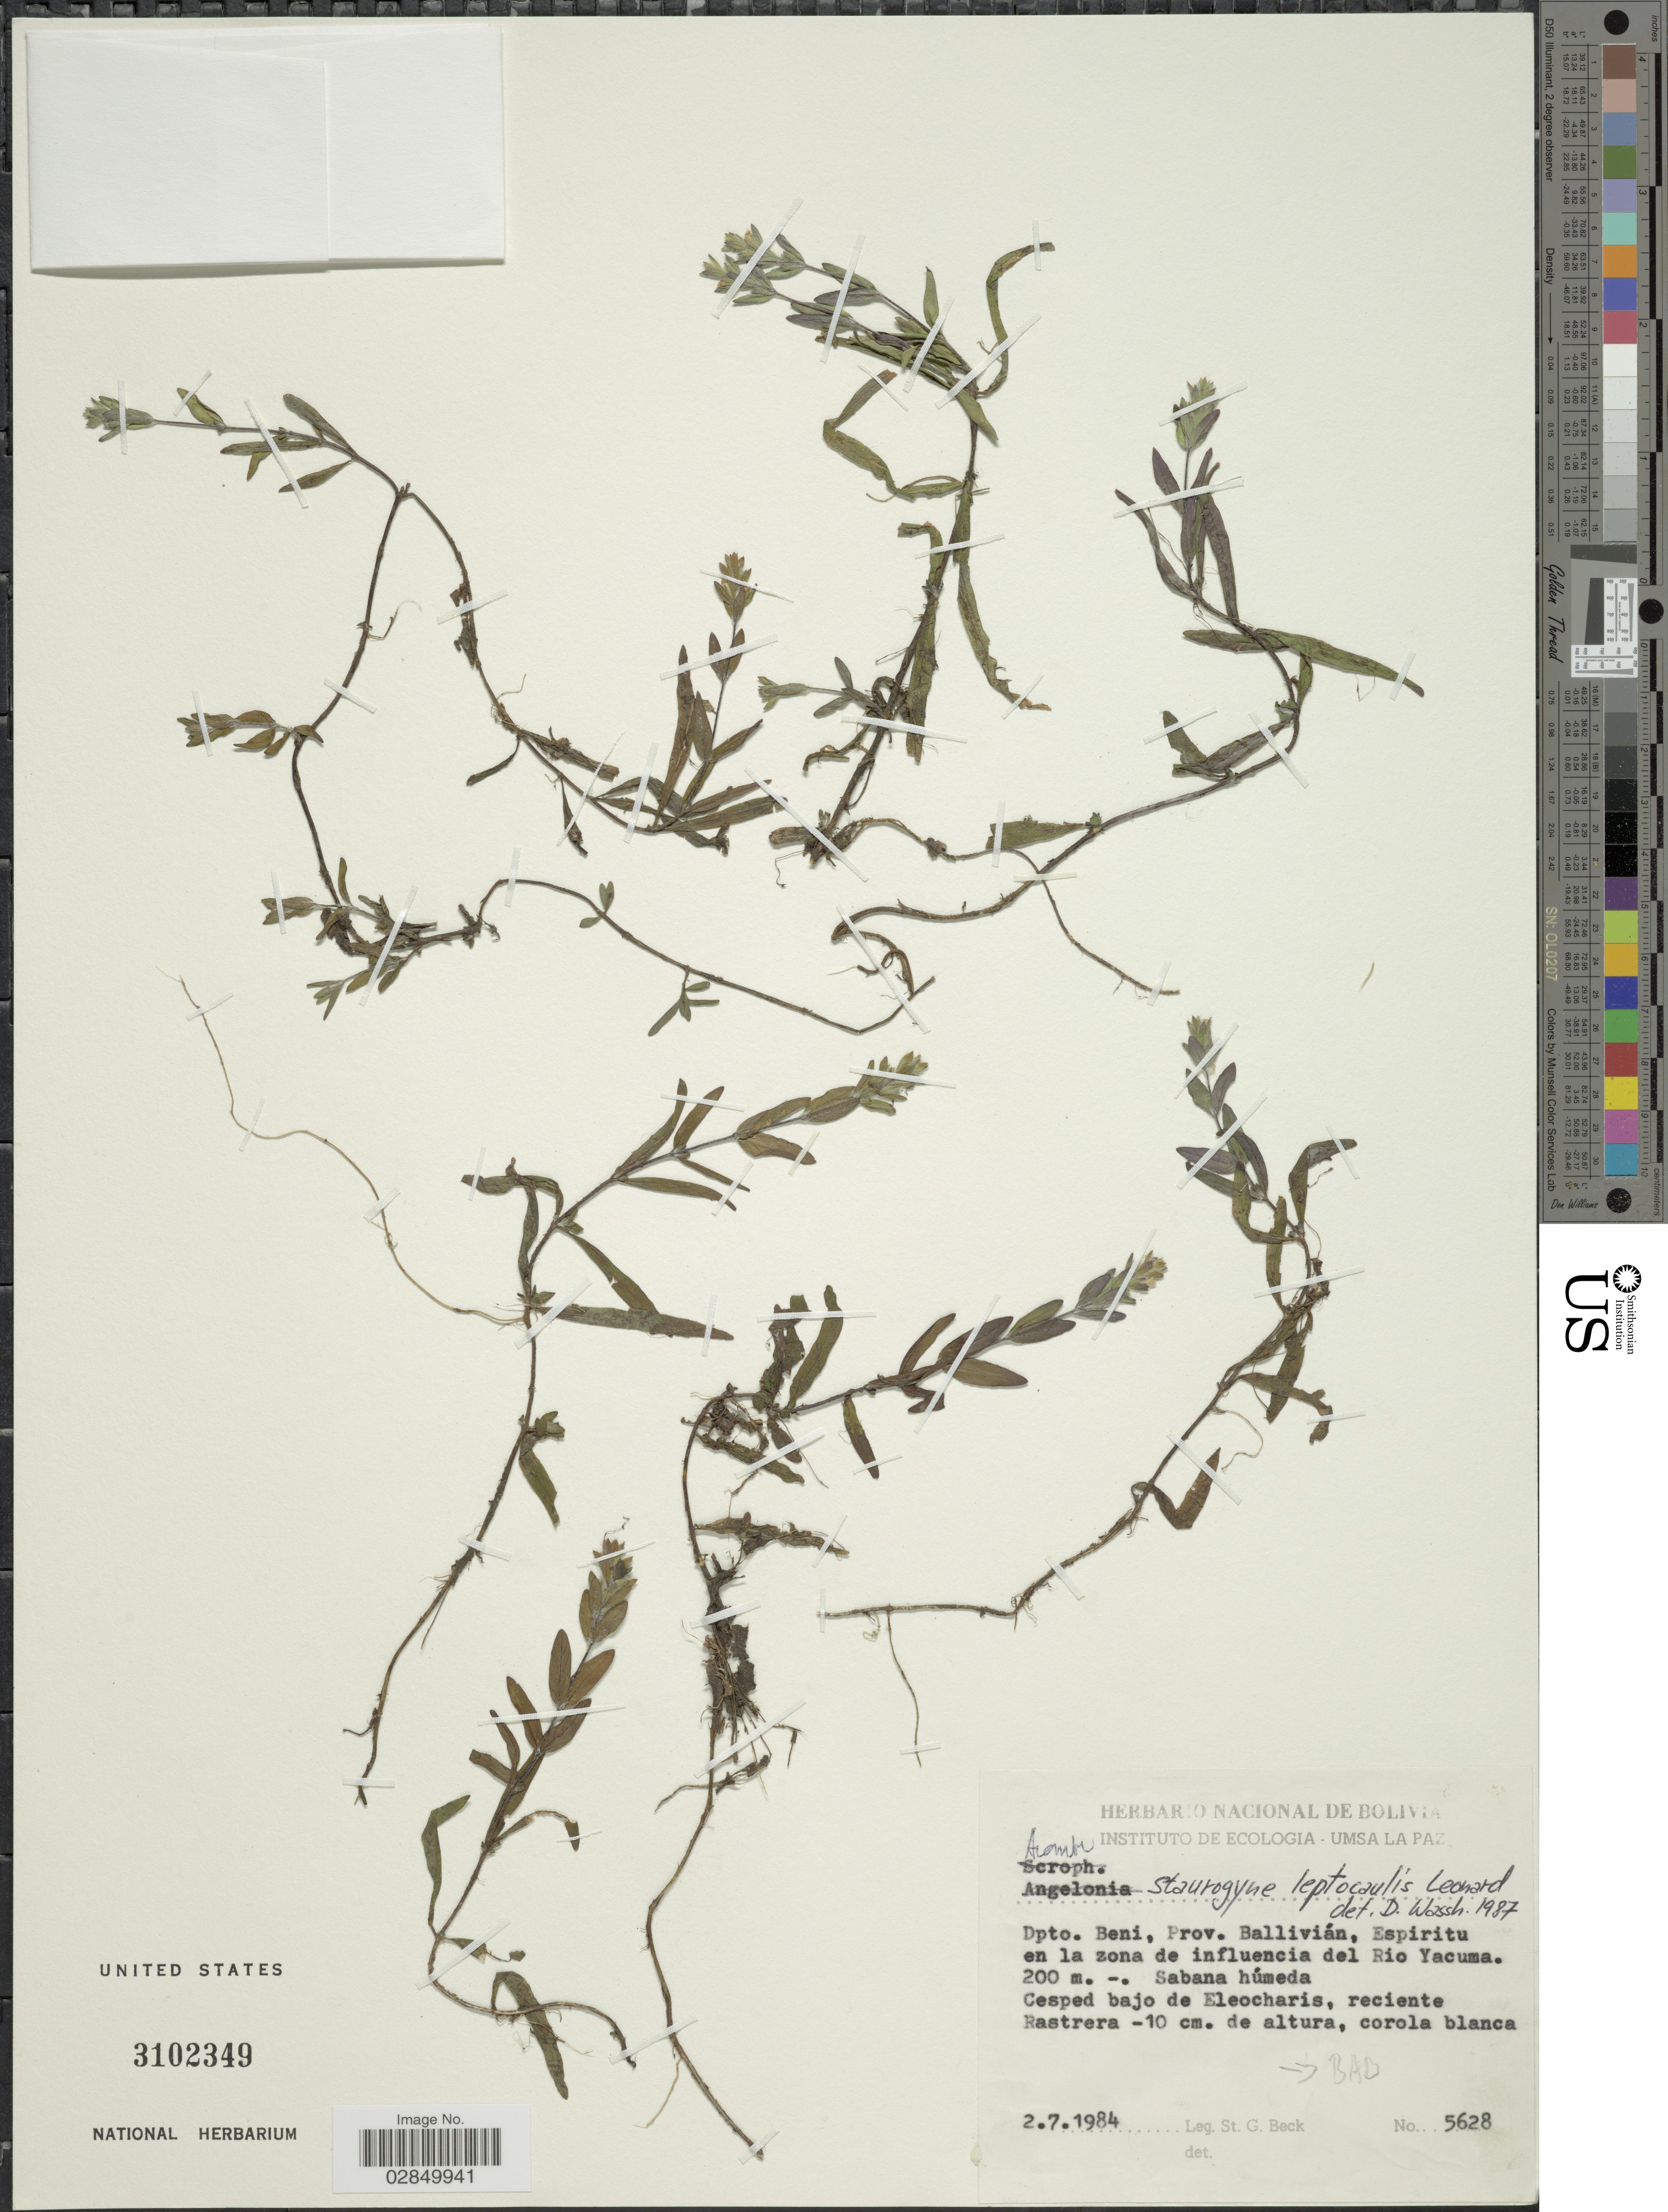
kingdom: Plantae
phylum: Tracheophyta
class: Magnoliopsida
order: Lamiales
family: Acanthaceae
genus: Staurogyne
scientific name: Staurogyne diantheroides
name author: Lindau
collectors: S. Beck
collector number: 5628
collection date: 1984-07-02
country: Bolivia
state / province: Beni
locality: Dpto. Beni, Prov. Ballivián, Espiritu en la zona de influencia del Rio Yacuma.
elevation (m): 200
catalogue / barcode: US 3102349